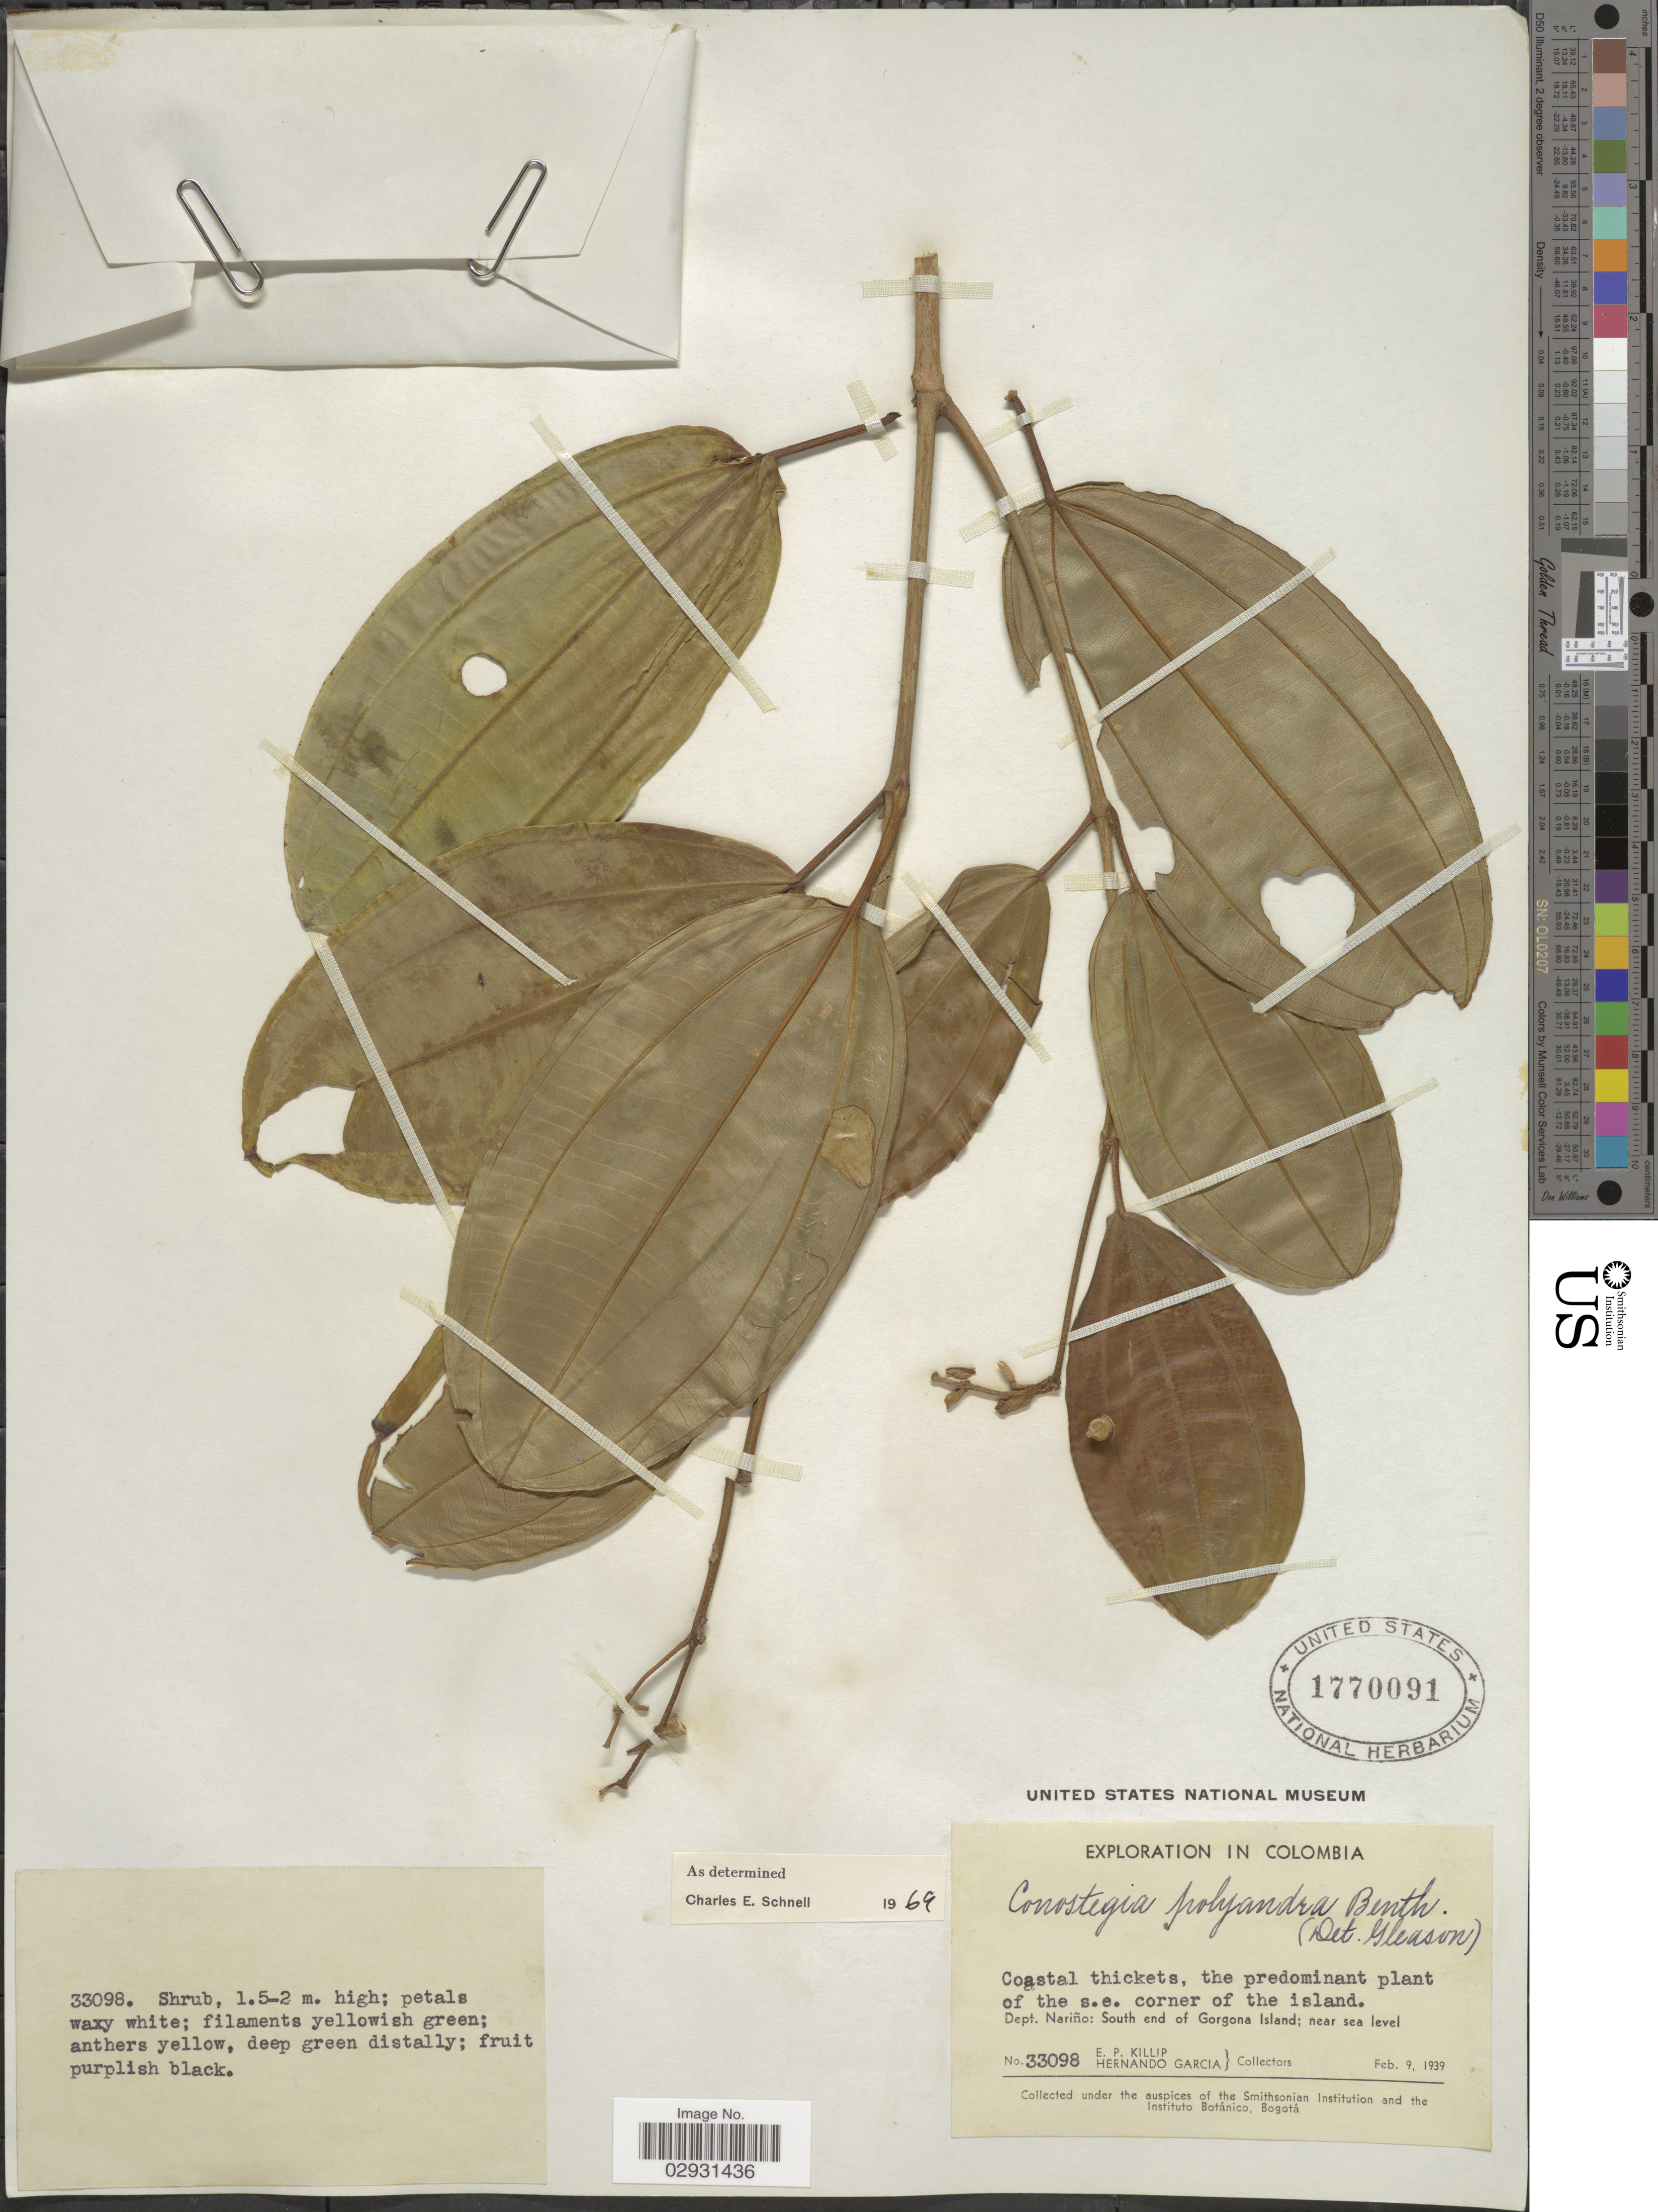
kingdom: Plantae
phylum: Tracheophyta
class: Magnoliopsida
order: Myrtales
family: Melastomataceae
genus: Conostegia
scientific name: Conostegia polyandra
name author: Benth.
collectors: E. P. Killip & H. Garcia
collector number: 33098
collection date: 1939-02-09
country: Colombia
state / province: Nariño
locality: Coastal thickets, the predominant plant of the s.e. corner of the island. Dept. Nariño: South end of Gorgona Island.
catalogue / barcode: US 1770091